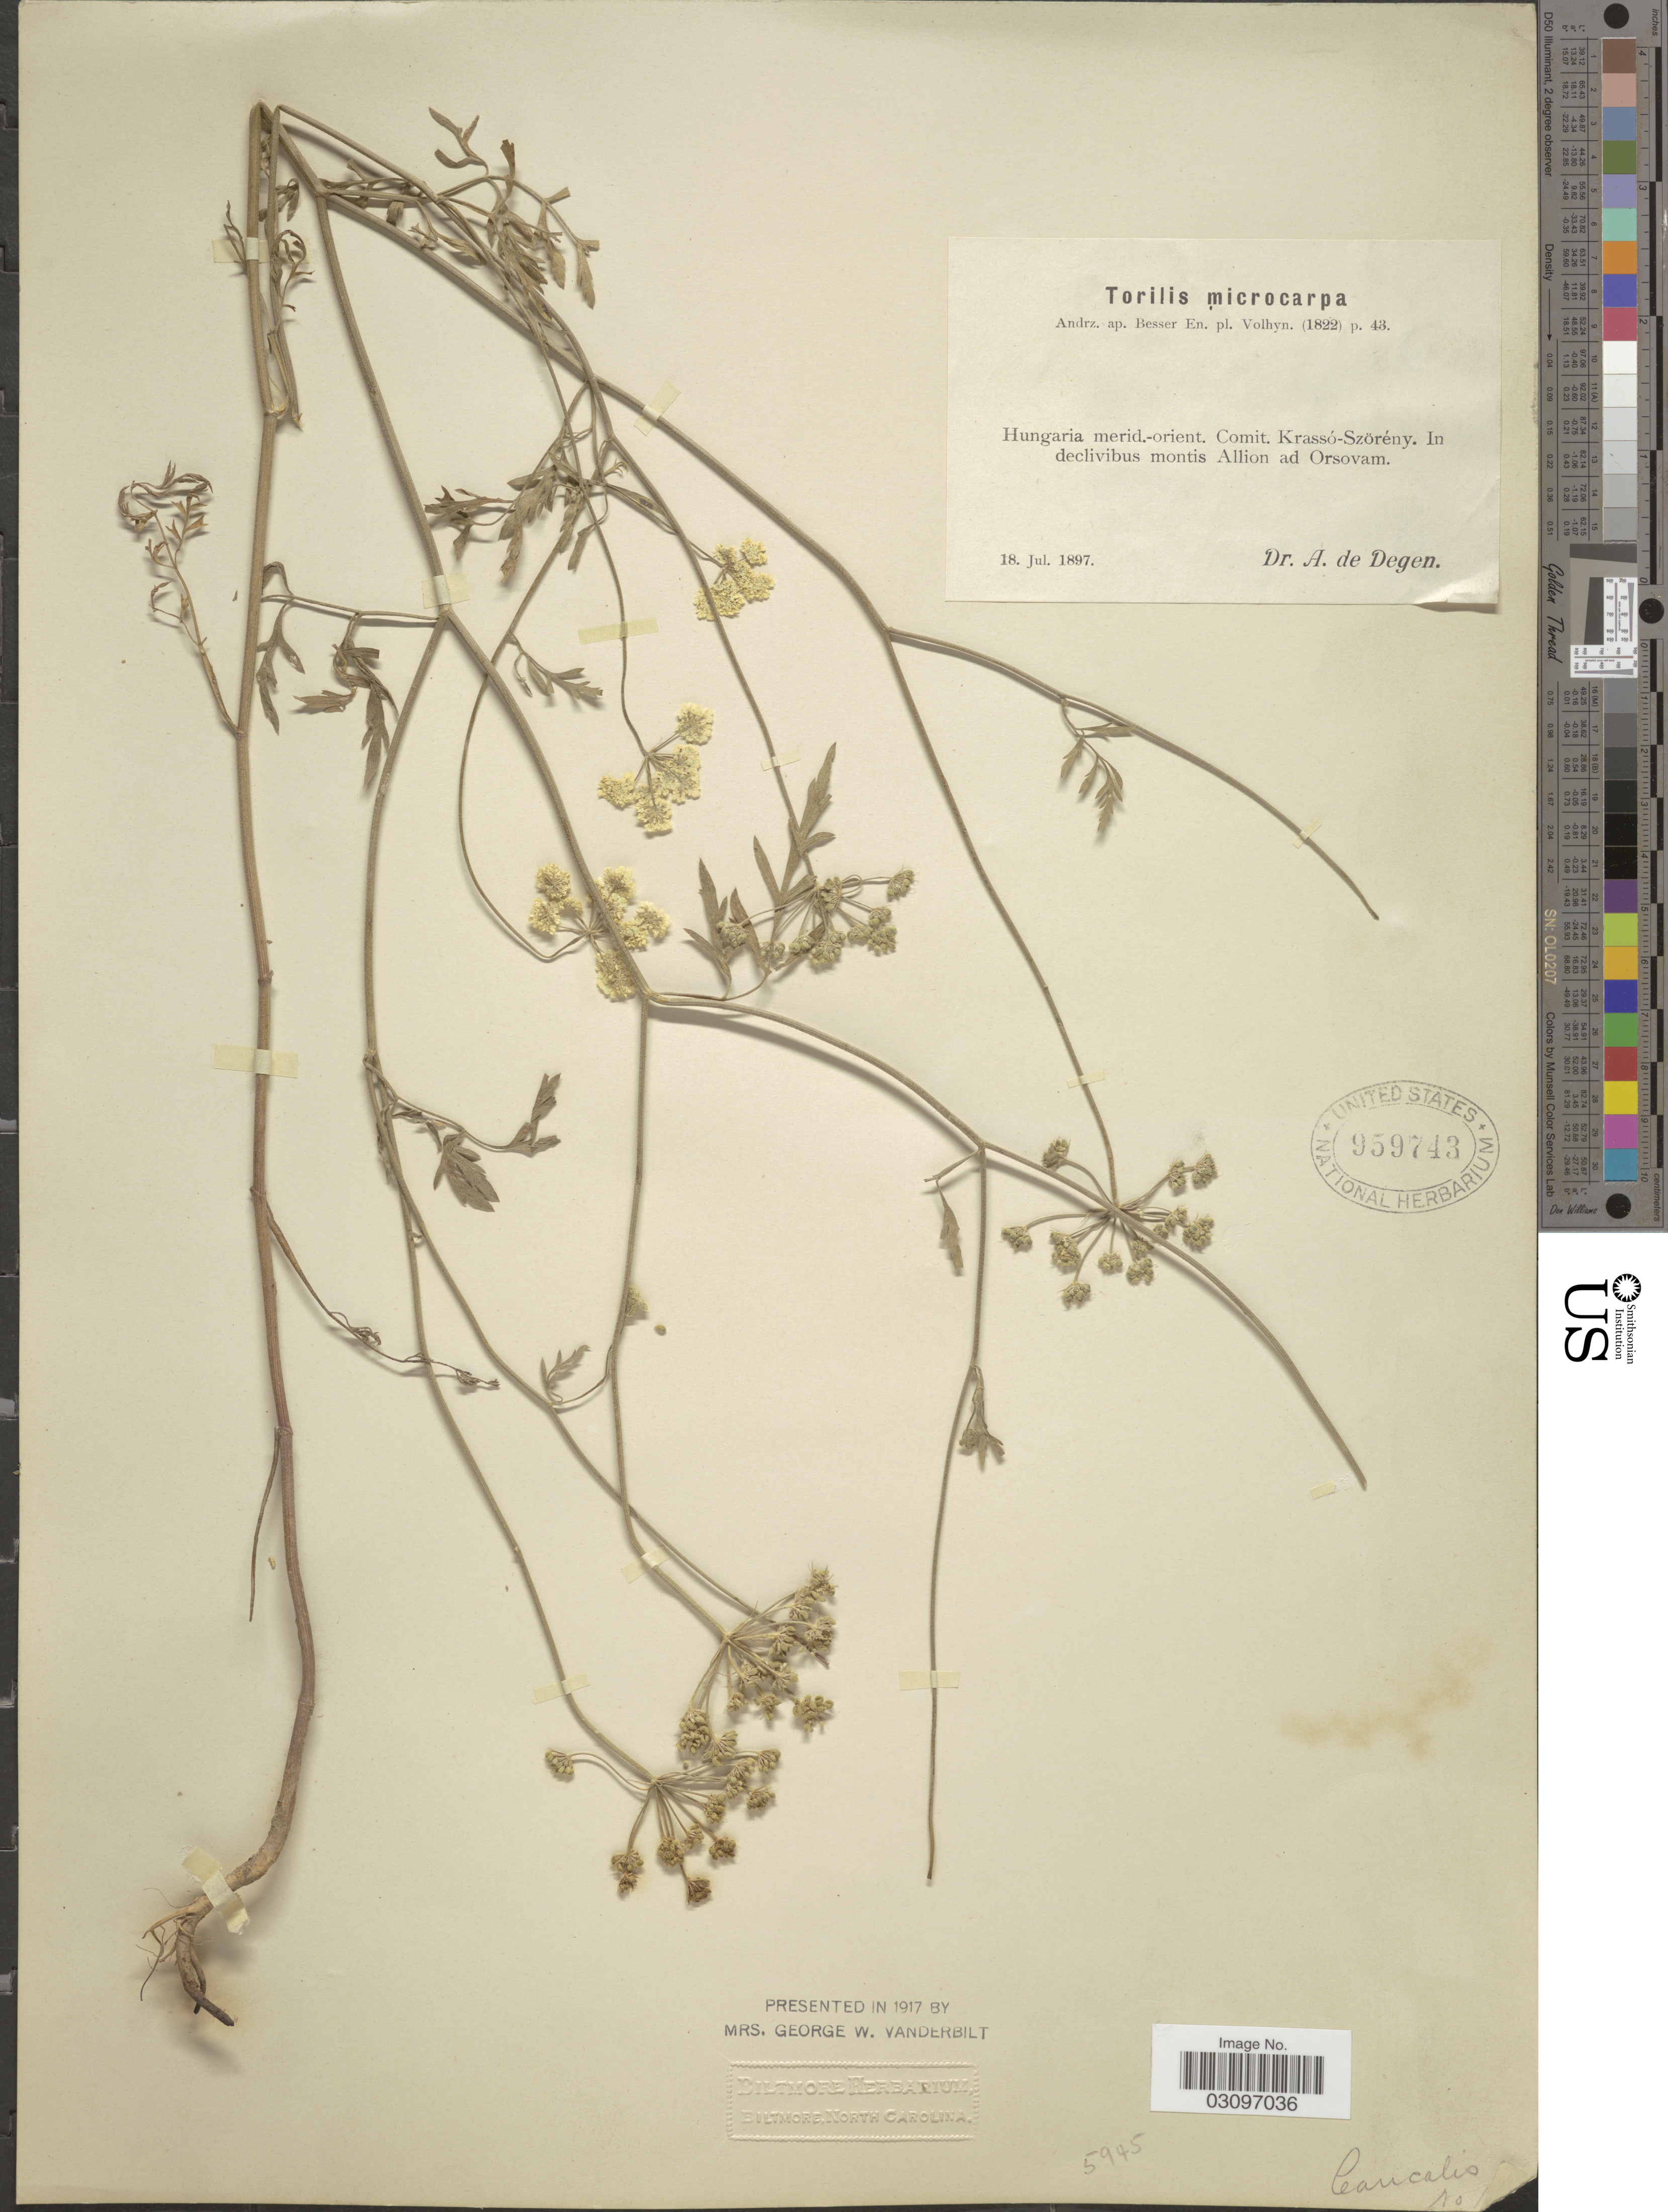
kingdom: Plantae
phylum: Tracheophyta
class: Magnoliopsida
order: Apiales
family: Apiaceae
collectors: A. Degen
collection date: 1897-07-18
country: Hungary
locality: Hungaria merid.-orient. Comit. Krassó-Szörény. In declivibus montis Allion ad Orsovam.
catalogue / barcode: US 959743